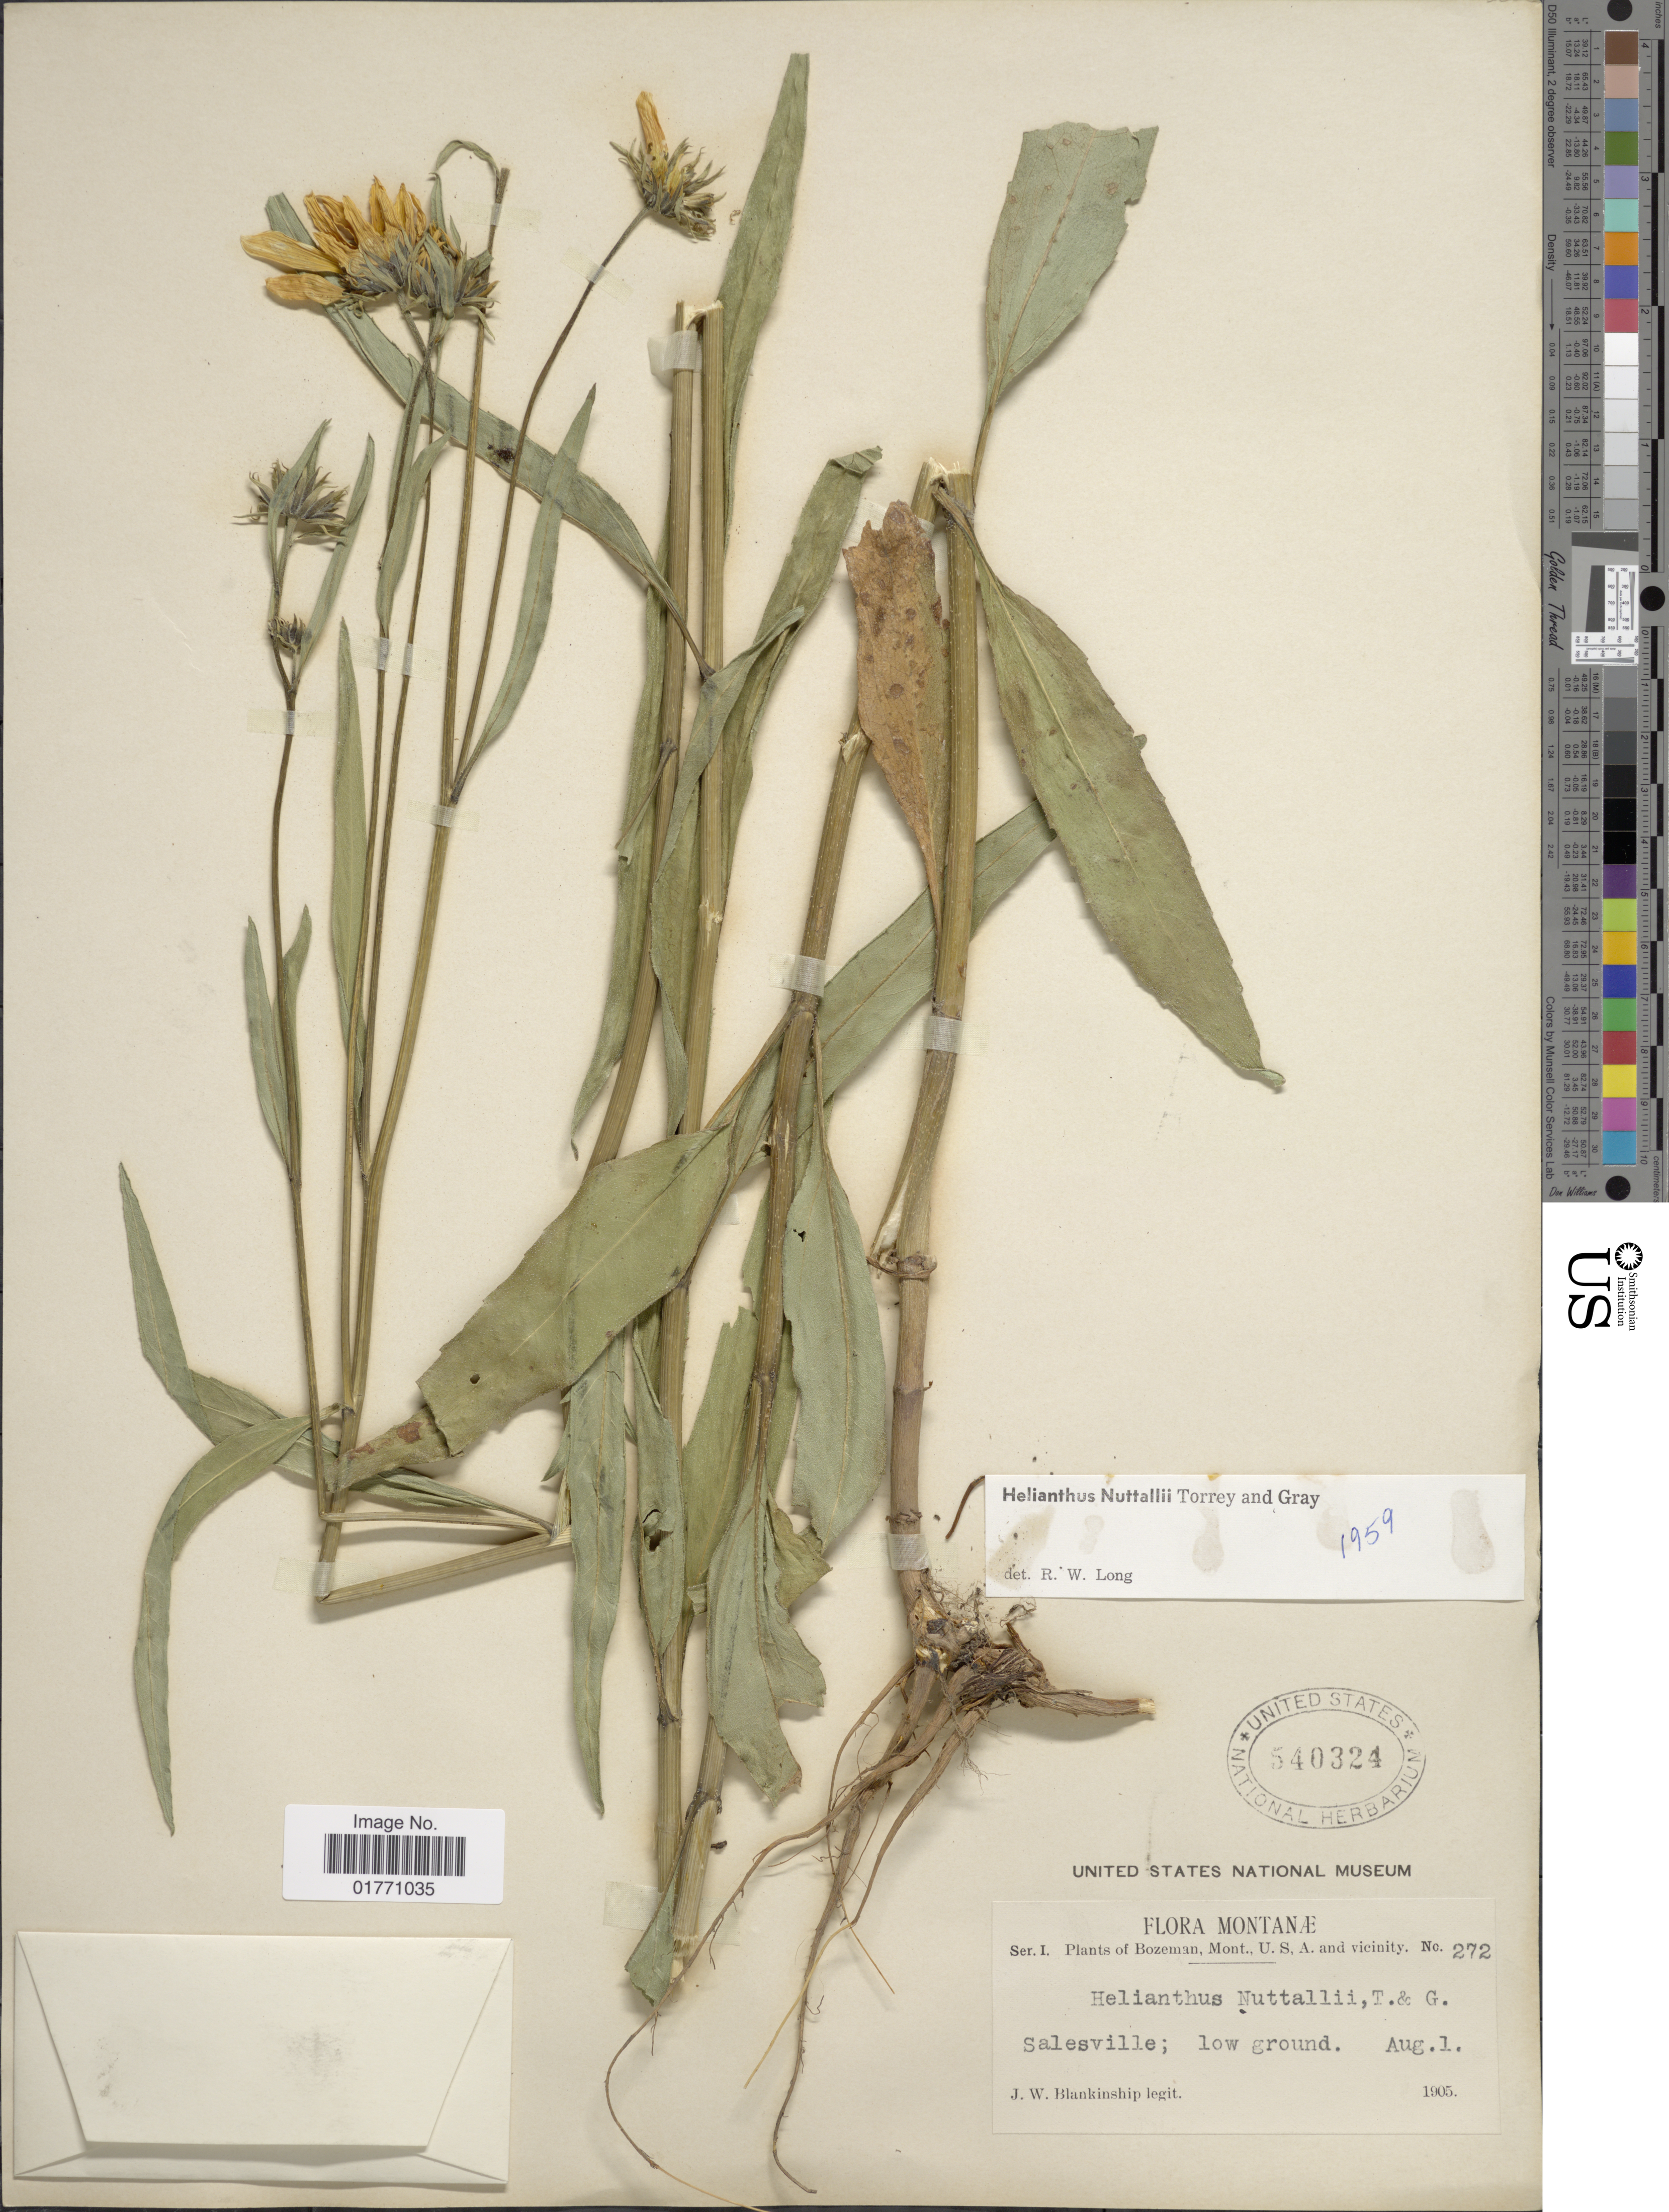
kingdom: Plantae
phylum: Tracheophyta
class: Magnoliopsida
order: Asterales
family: Asteraceae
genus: Helianthus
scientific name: Helianthus nuttallii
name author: Torr. & A. Gray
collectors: J. W. Blankinship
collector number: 272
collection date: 1905-08-01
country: United States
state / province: Montana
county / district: Gallatin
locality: Bozeman, and vicinity, Salesvile; low ground.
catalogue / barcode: US 540324